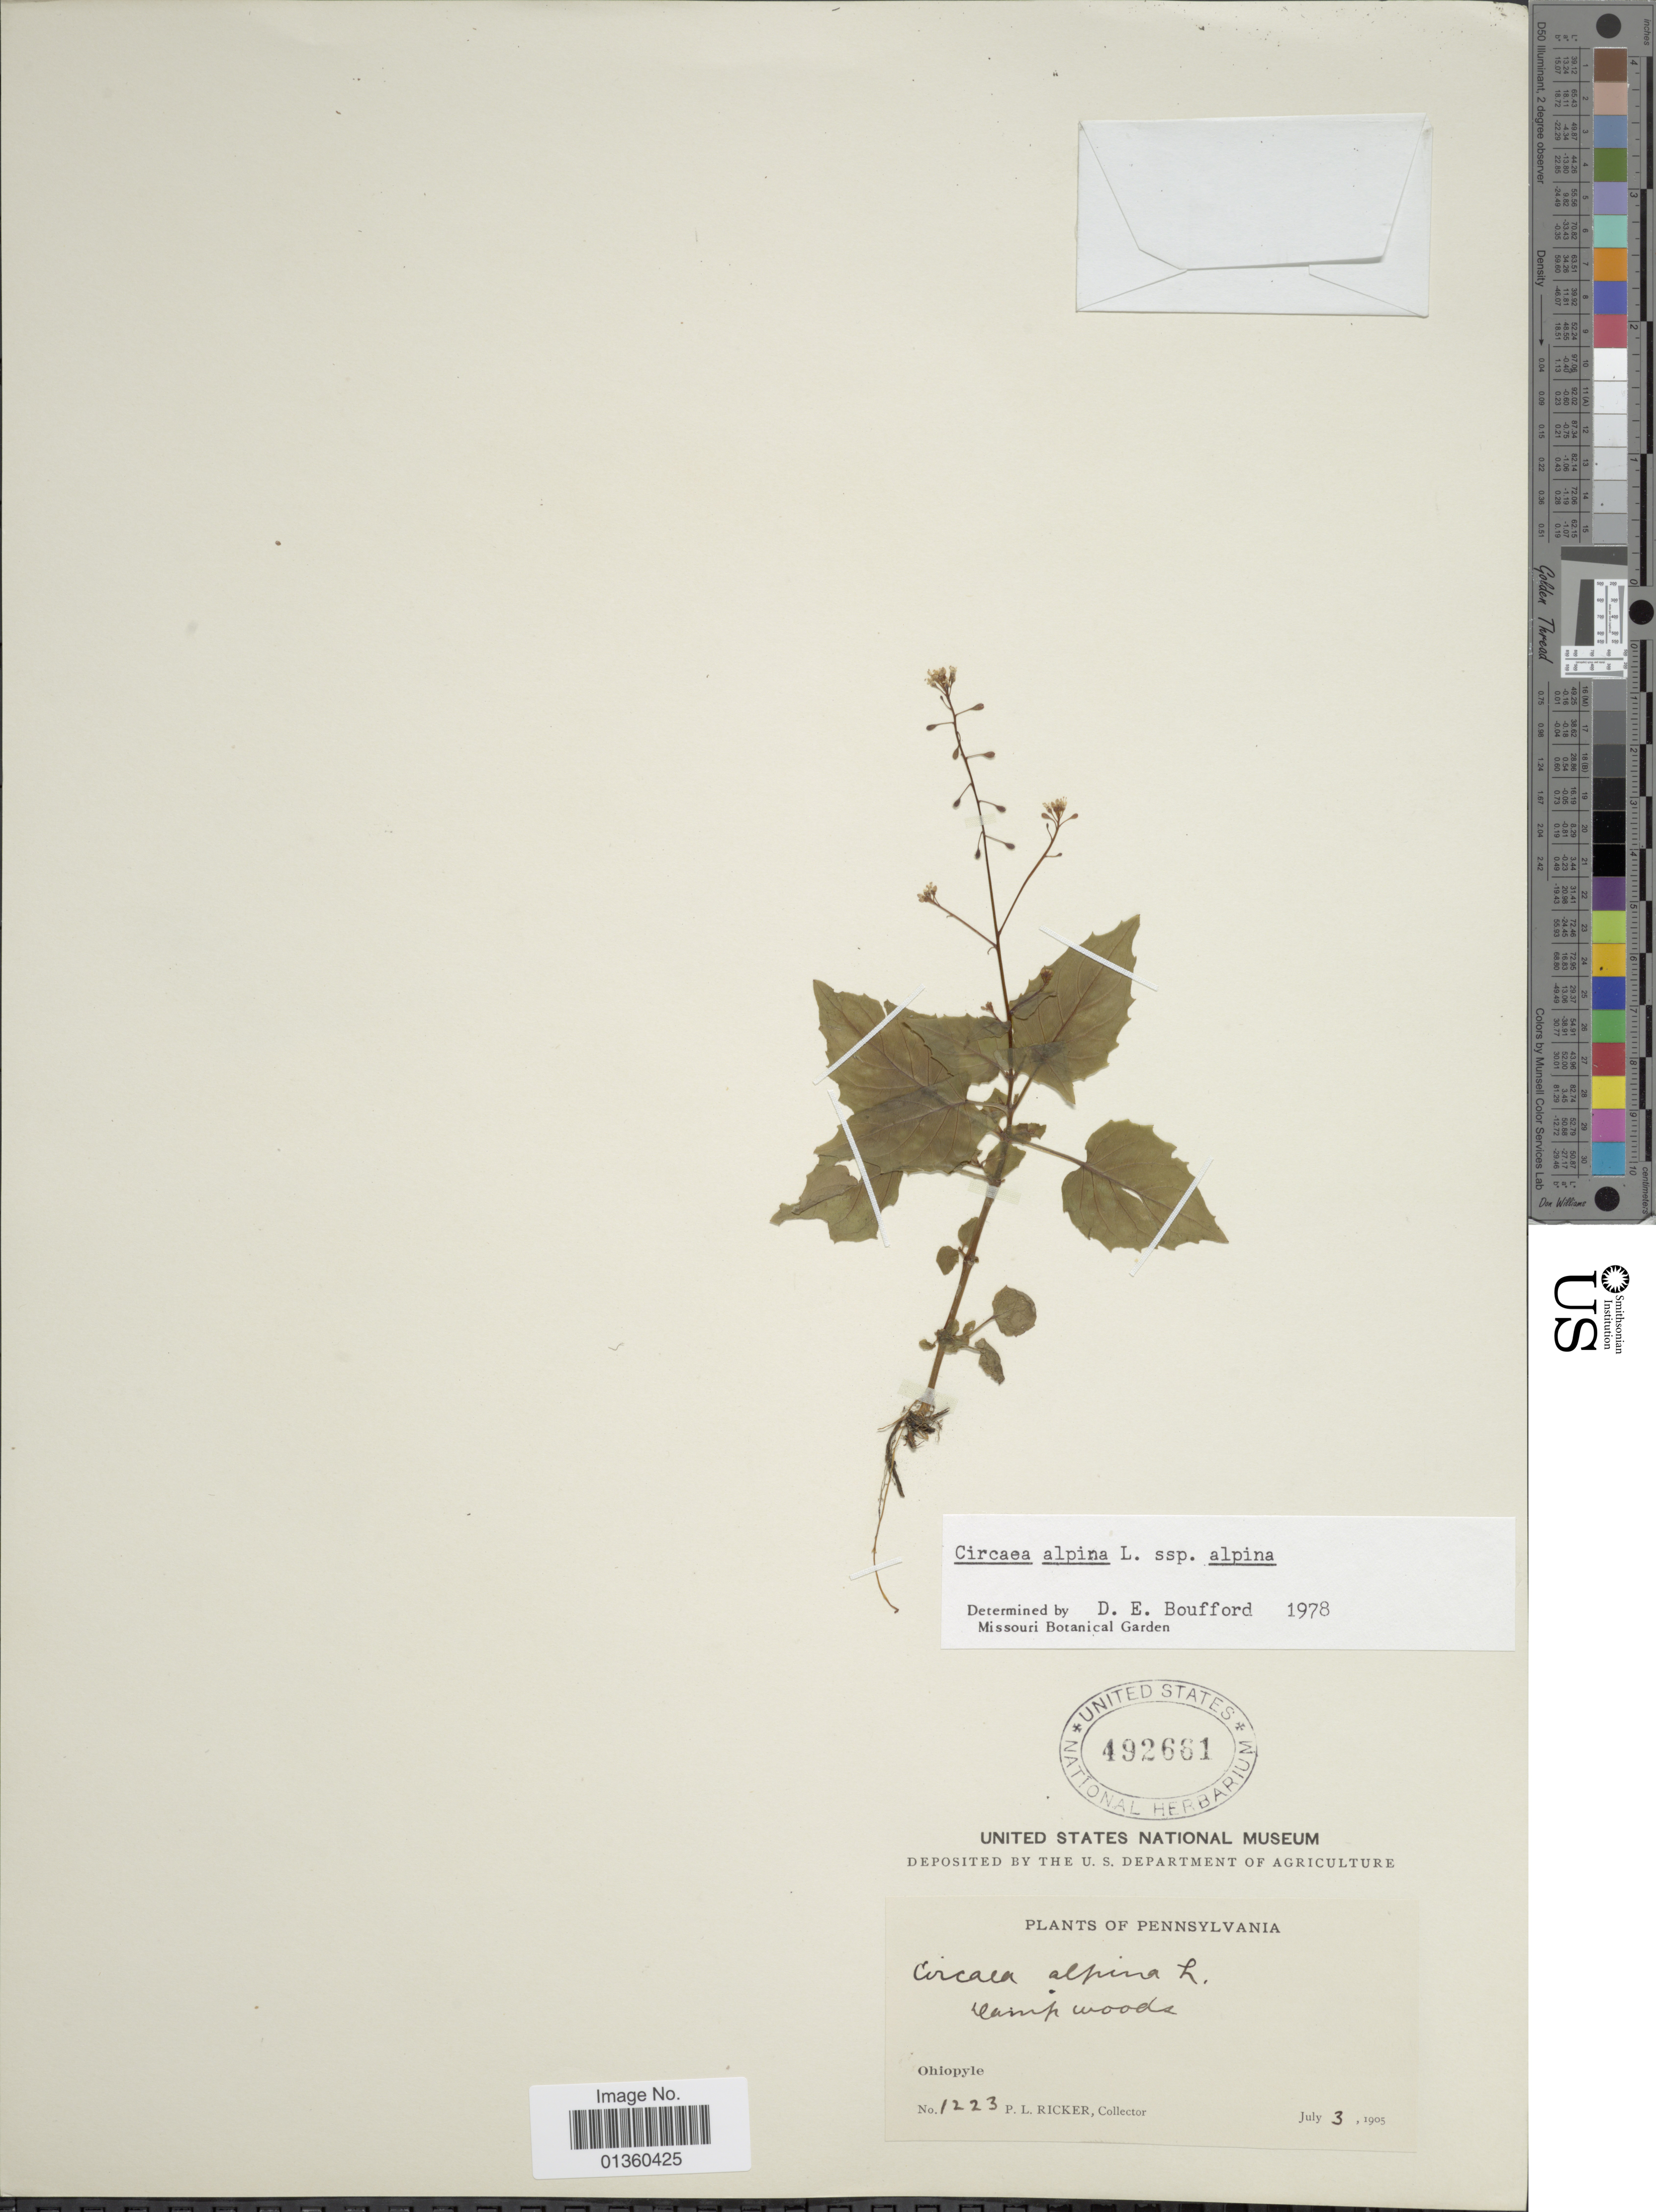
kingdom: Plantae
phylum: Tracheophyta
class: Magnoliopsida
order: Myrtales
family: Onagraceae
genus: Circaea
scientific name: Circaea alpina subsp. alpina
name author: L.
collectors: P. Ricker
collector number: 1223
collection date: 1905-07-03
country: United States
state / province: Pennsylvania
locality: Ohiopyle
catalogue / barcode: US 492661